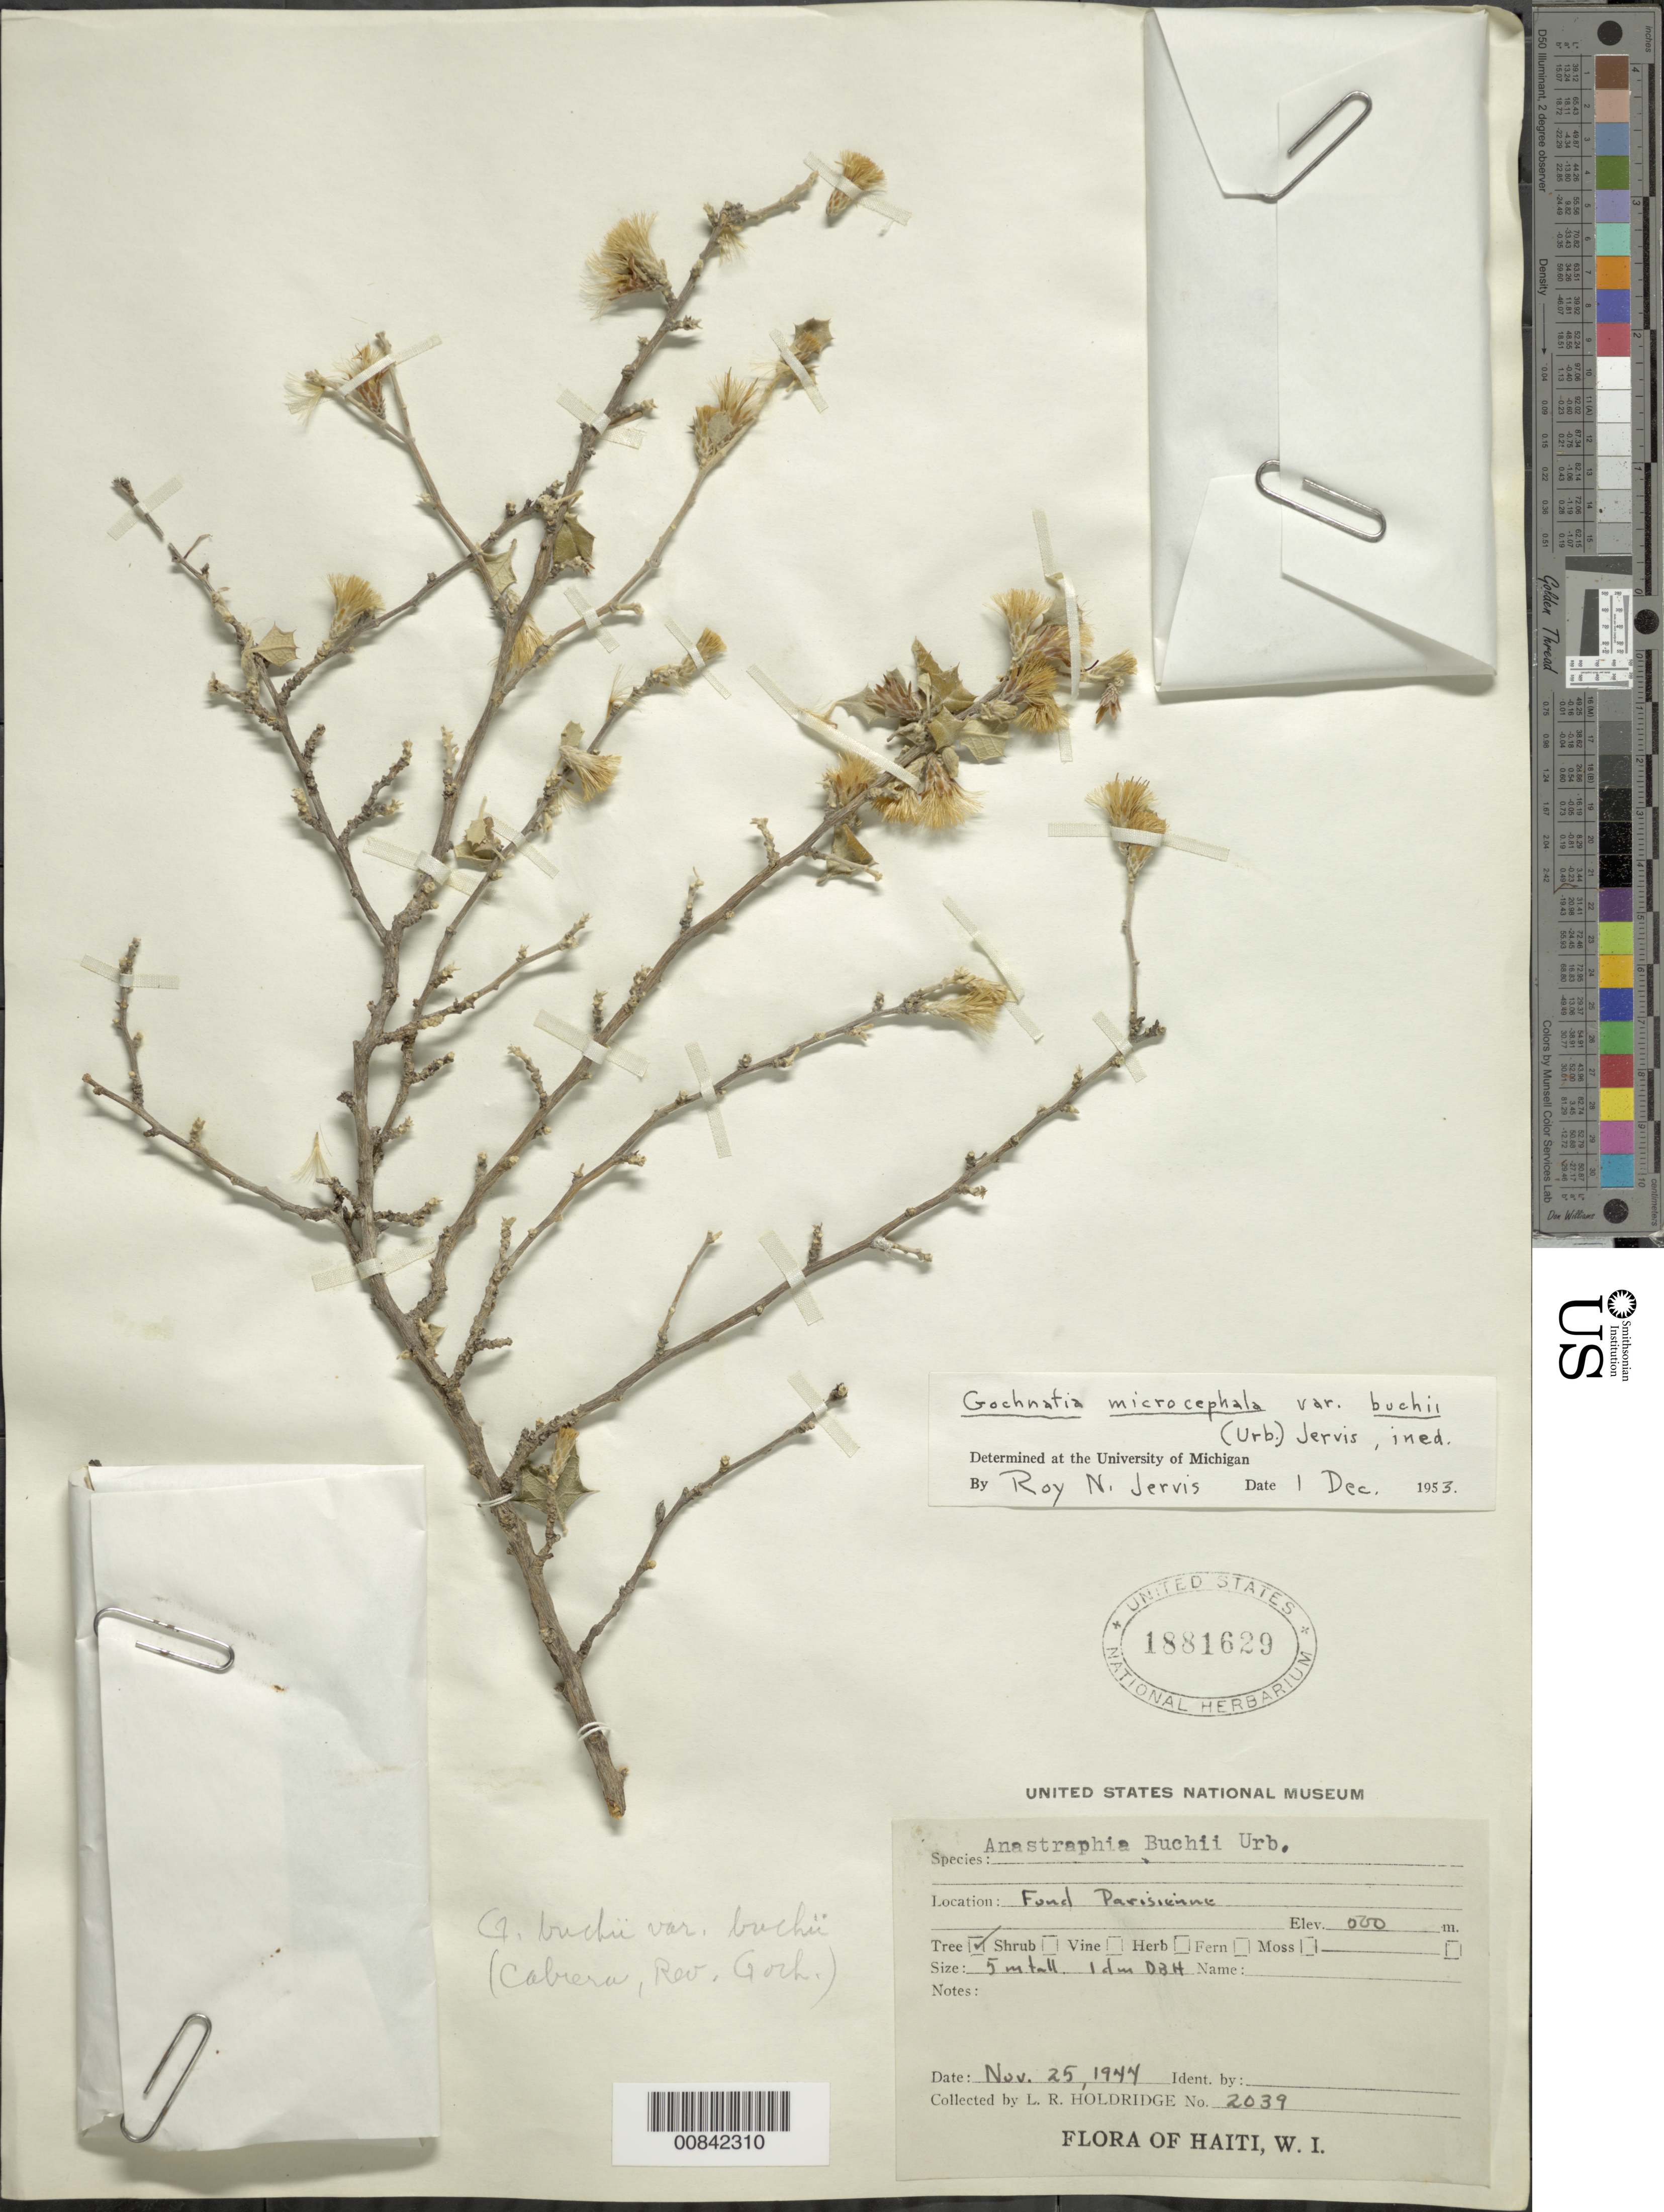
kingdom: Plantae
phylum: Tracheophyta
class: Magnoliopsida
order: Asterales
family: Asteraceae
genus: Anastraphia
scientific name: Anastraphia buchii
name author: Urb.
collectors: L. Holdridge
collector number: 2039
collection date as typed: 25 Nov 1944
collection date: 1944-11-25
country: Haiti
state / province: Ouest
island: Hispaniola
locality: Fond Parisien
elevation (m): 0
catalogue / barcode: US 1881629